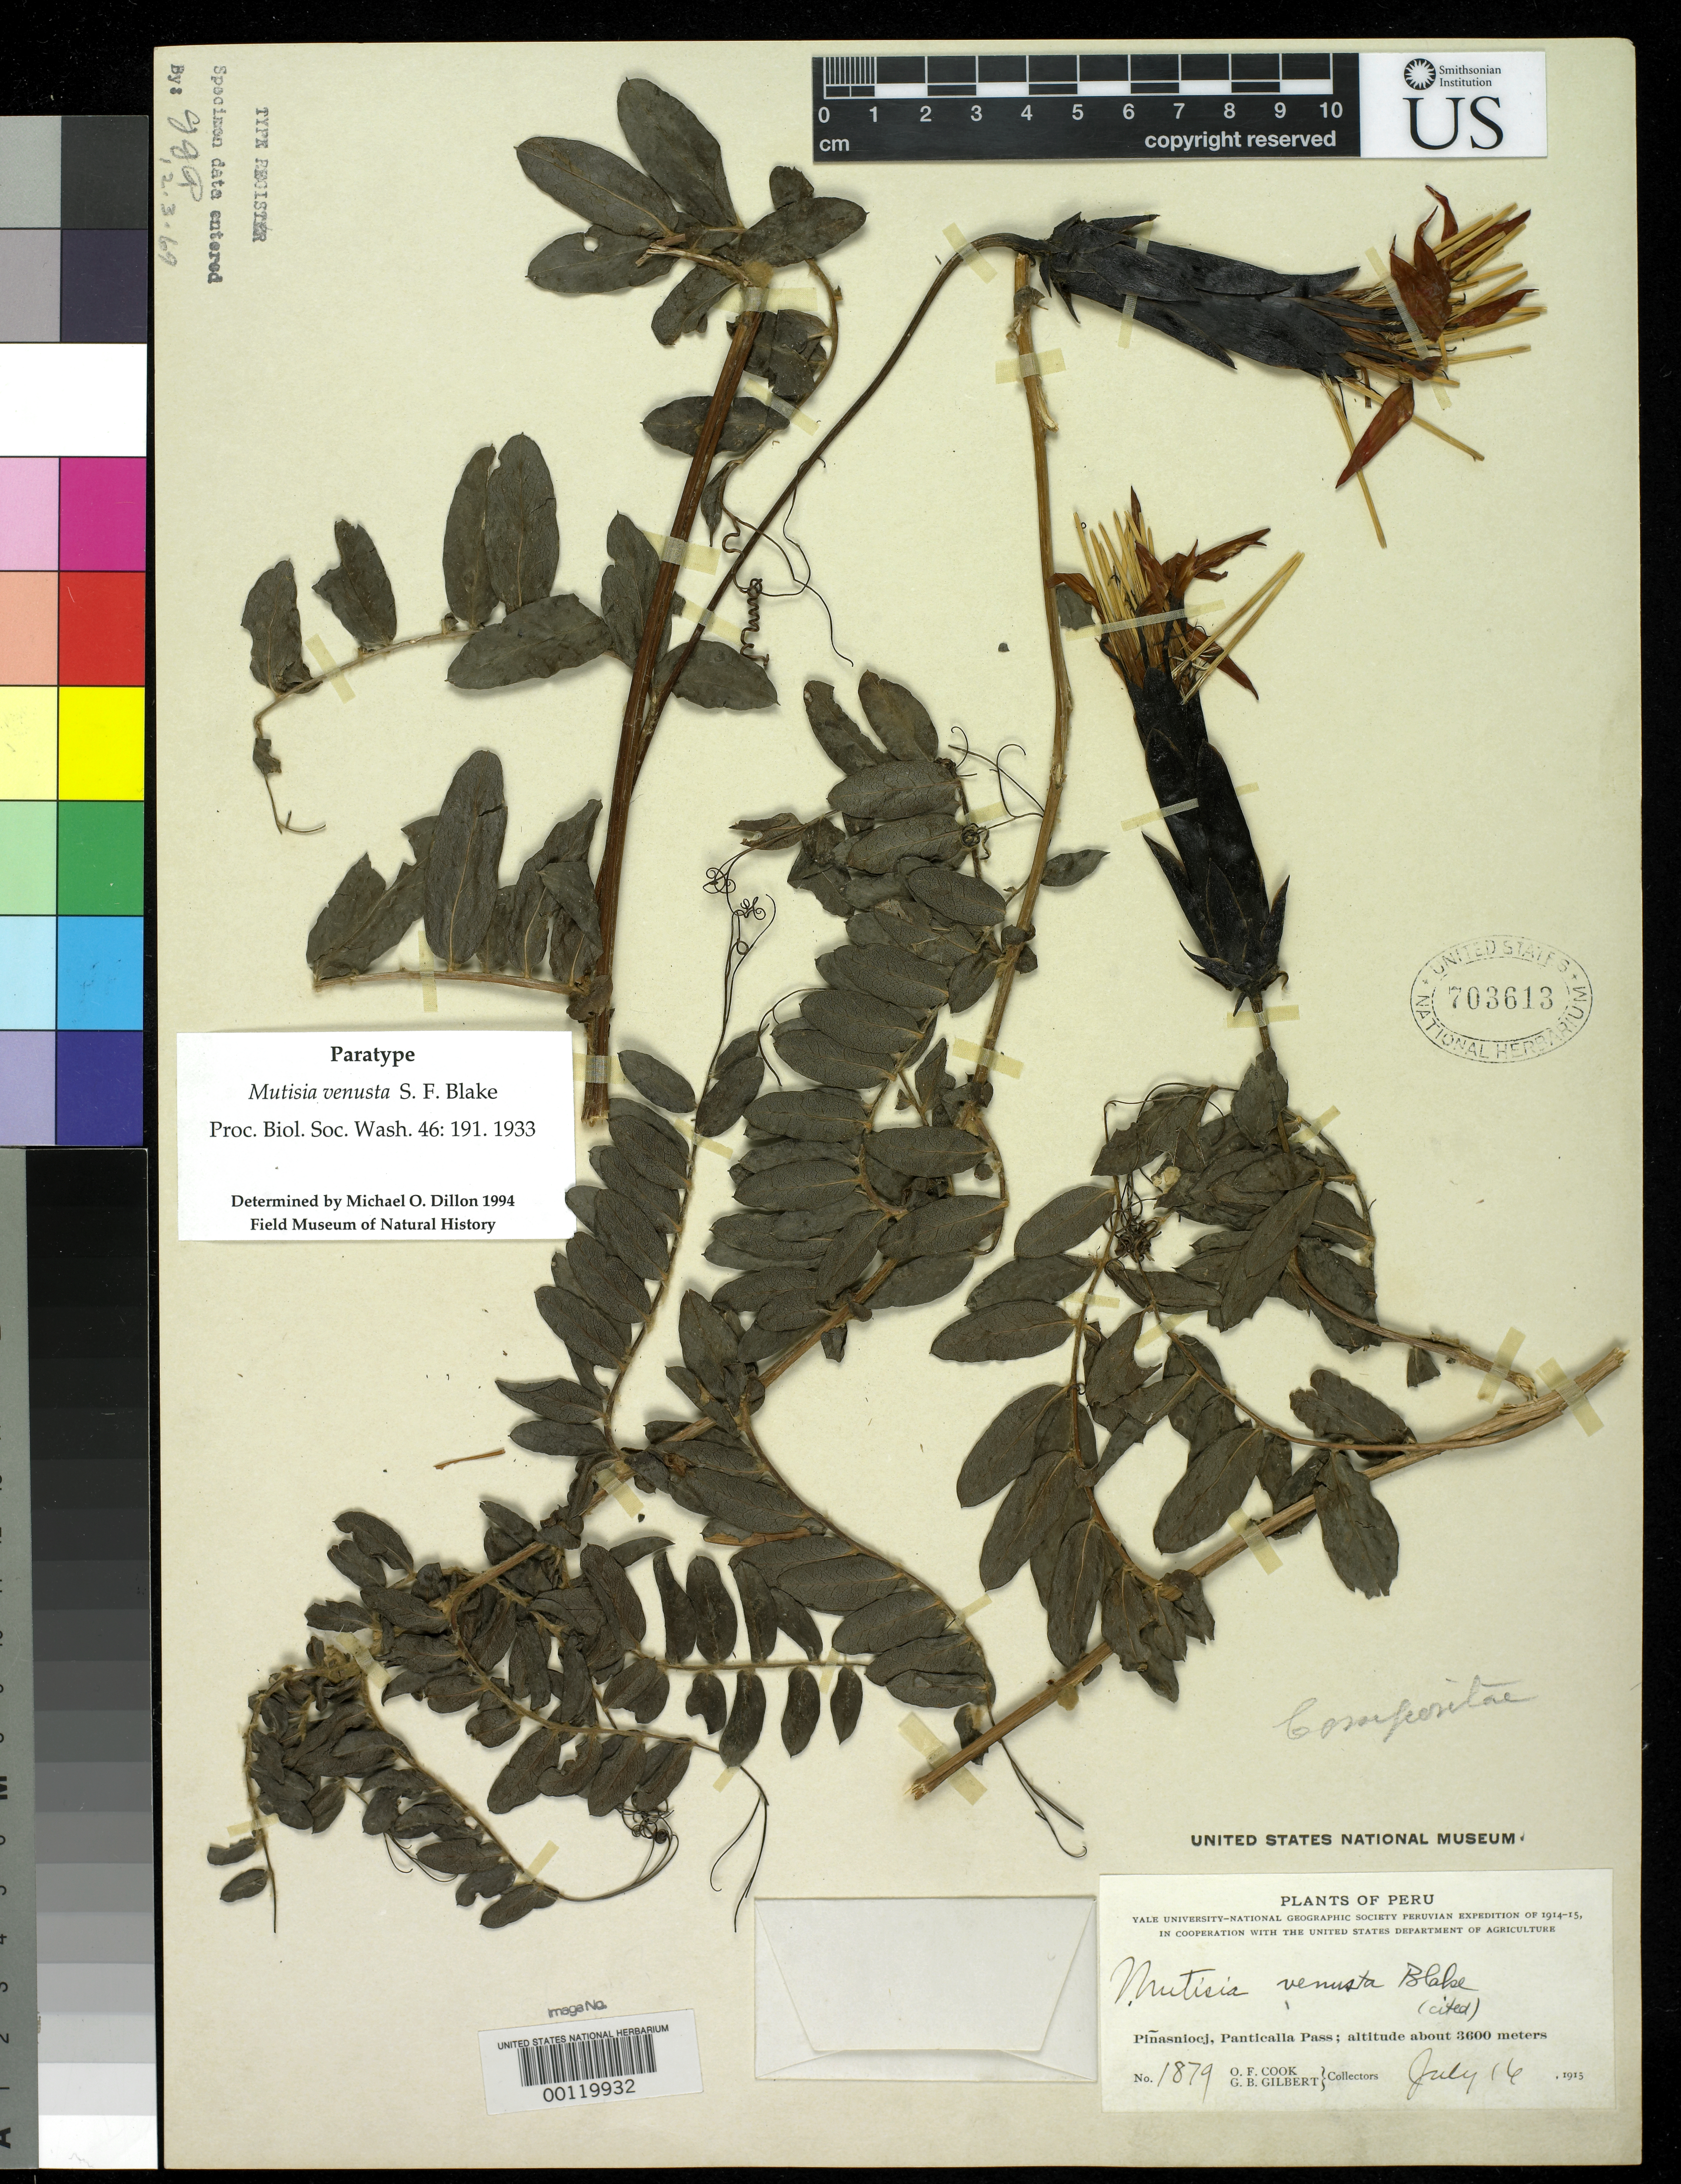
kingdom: Plantae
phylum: Tracheophyta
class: Magnoliopsida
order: Asterales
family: Asteraceae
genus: Mutisia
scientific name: Mutisia venusta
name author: S.F. Blake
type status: Paratype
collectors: O. F. Cook & G. B. Gilbert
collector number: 1879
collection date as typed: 16 Jul 1913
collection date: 1913-07-16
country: Peru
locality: Pinasniocj, Panticalla Pass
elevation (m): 3600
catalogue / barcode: US 703613